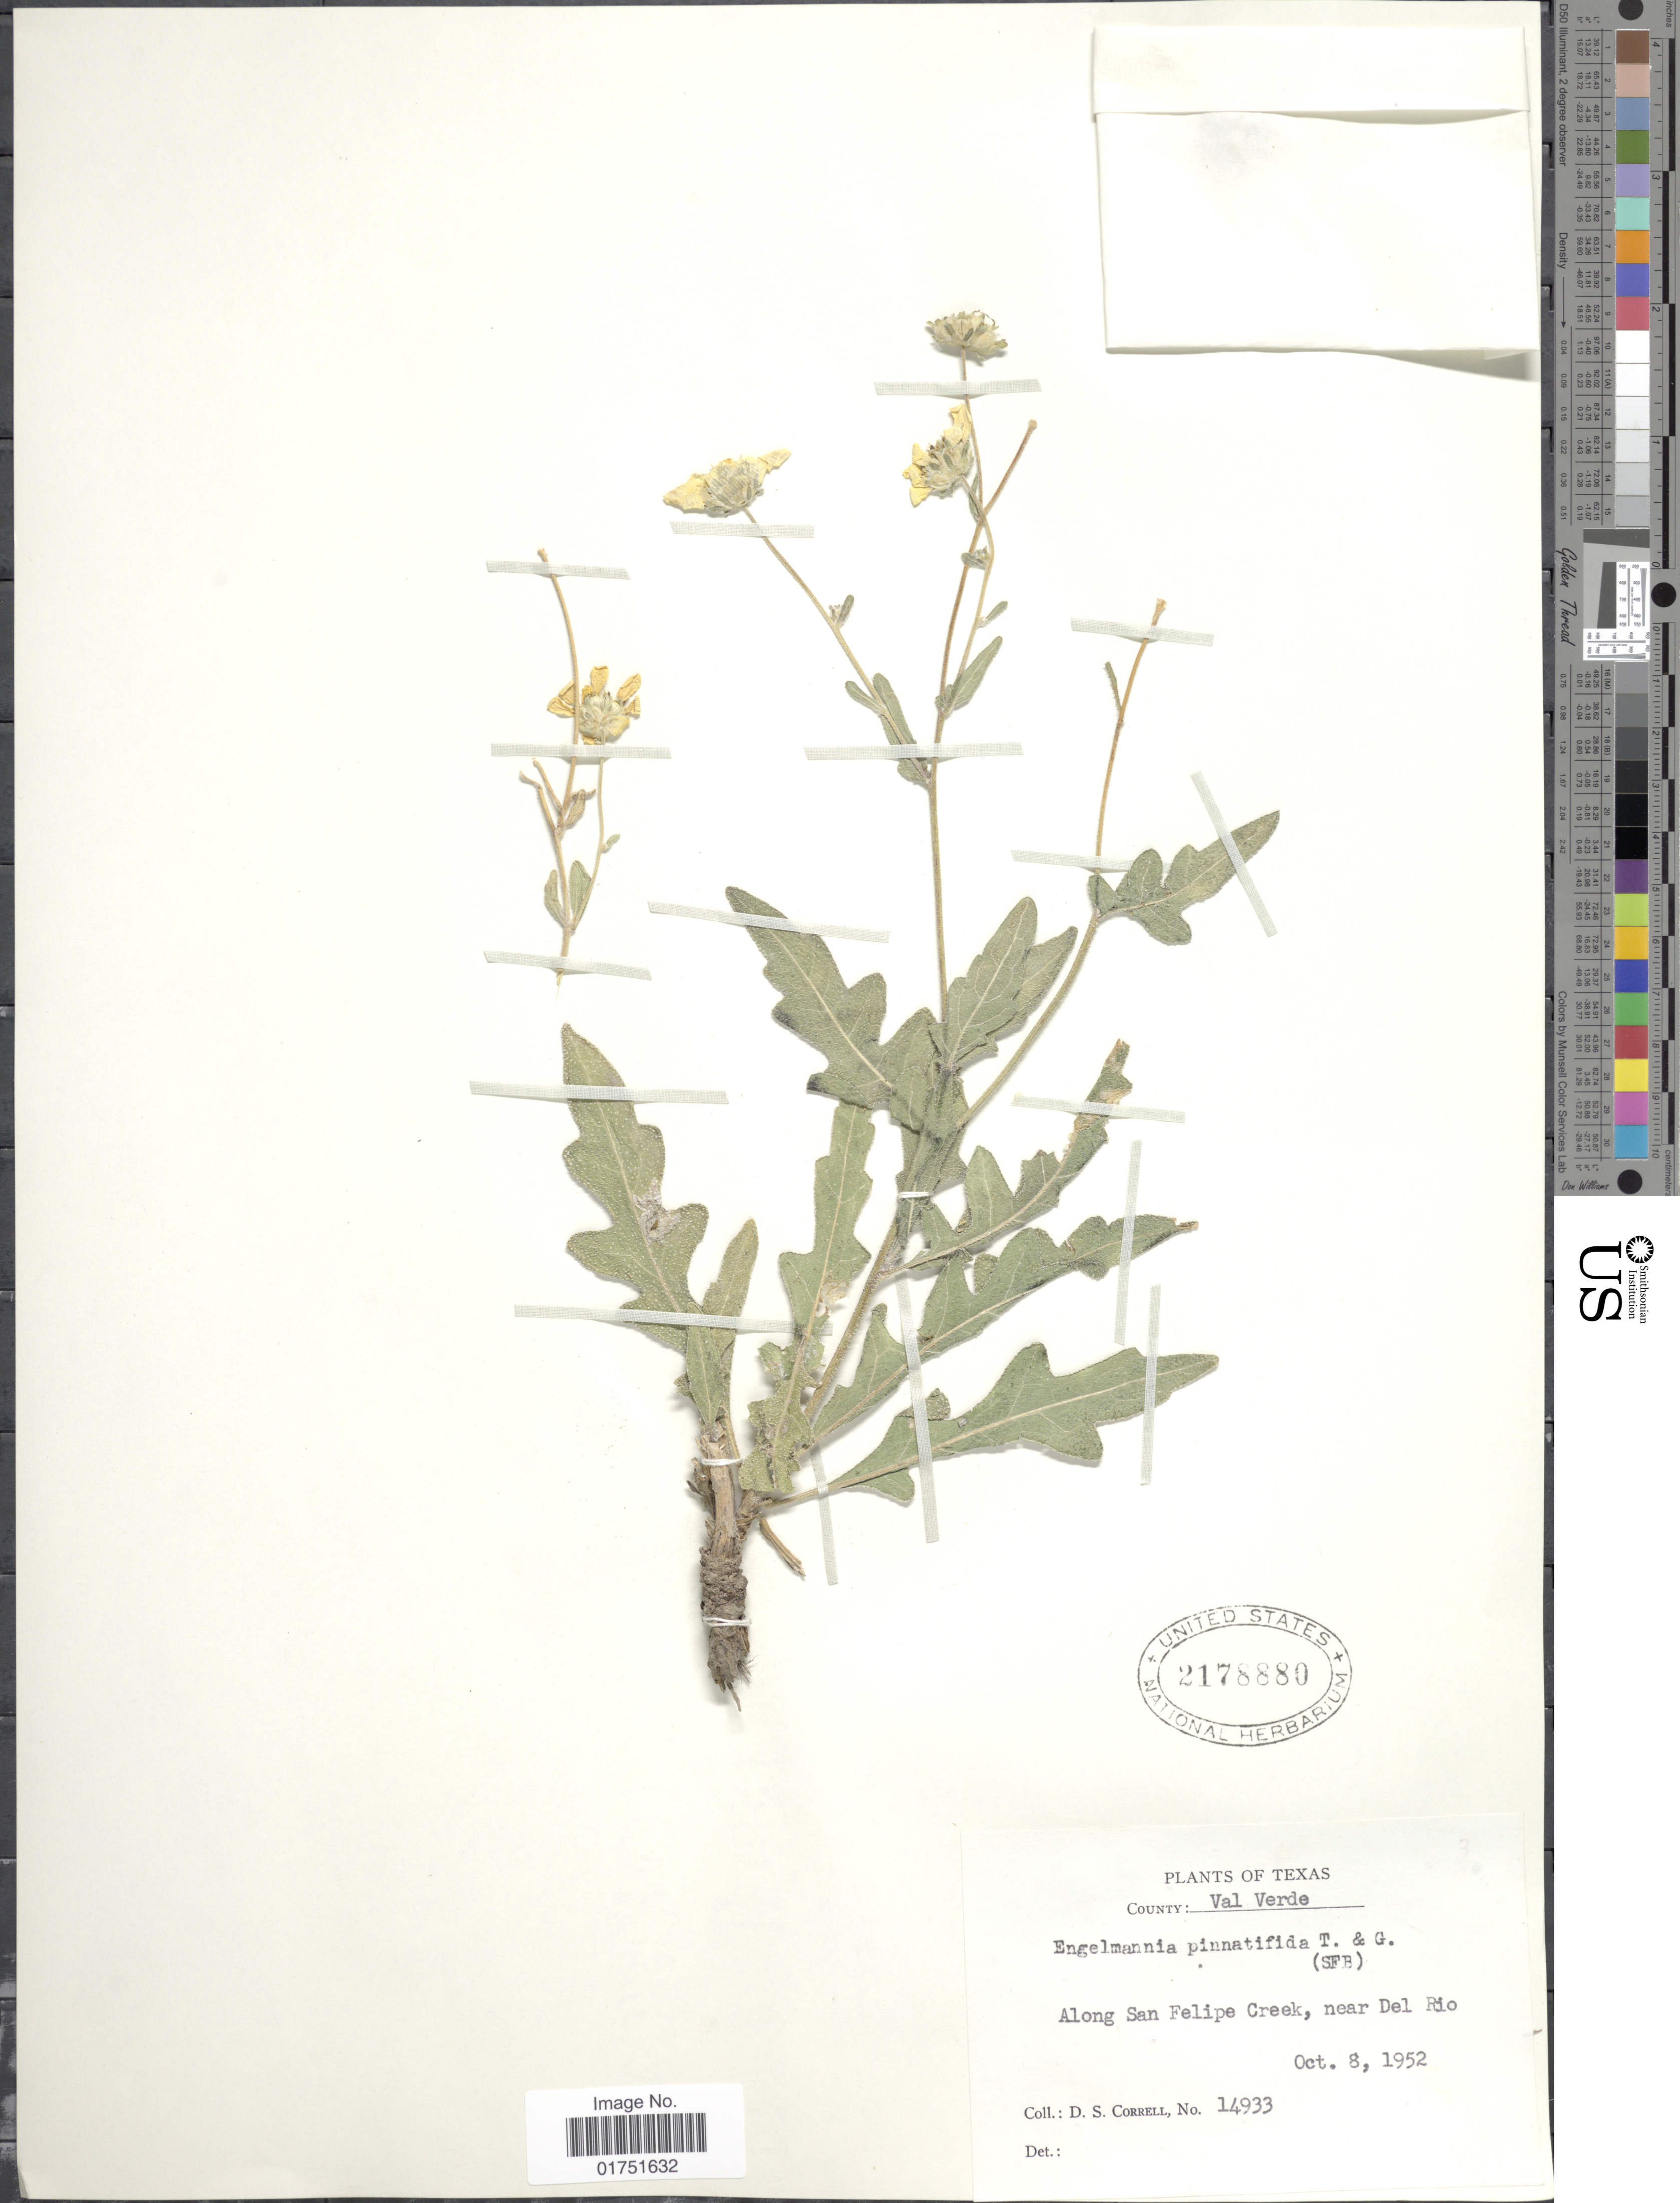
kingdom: Plantae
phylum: Tracheophyta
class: Magnoliopsida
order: Asterales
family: Asteraceae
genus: Engelmannia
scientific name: Engelmannia pinnatifida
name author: Torr. & A. Gray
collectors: D. S. Correll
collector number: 14933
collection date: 1952-10-08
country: United States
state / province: Texas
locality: County: Val Verde. Along San Felipe Creek, near Del Rio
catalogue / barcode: US 2178880